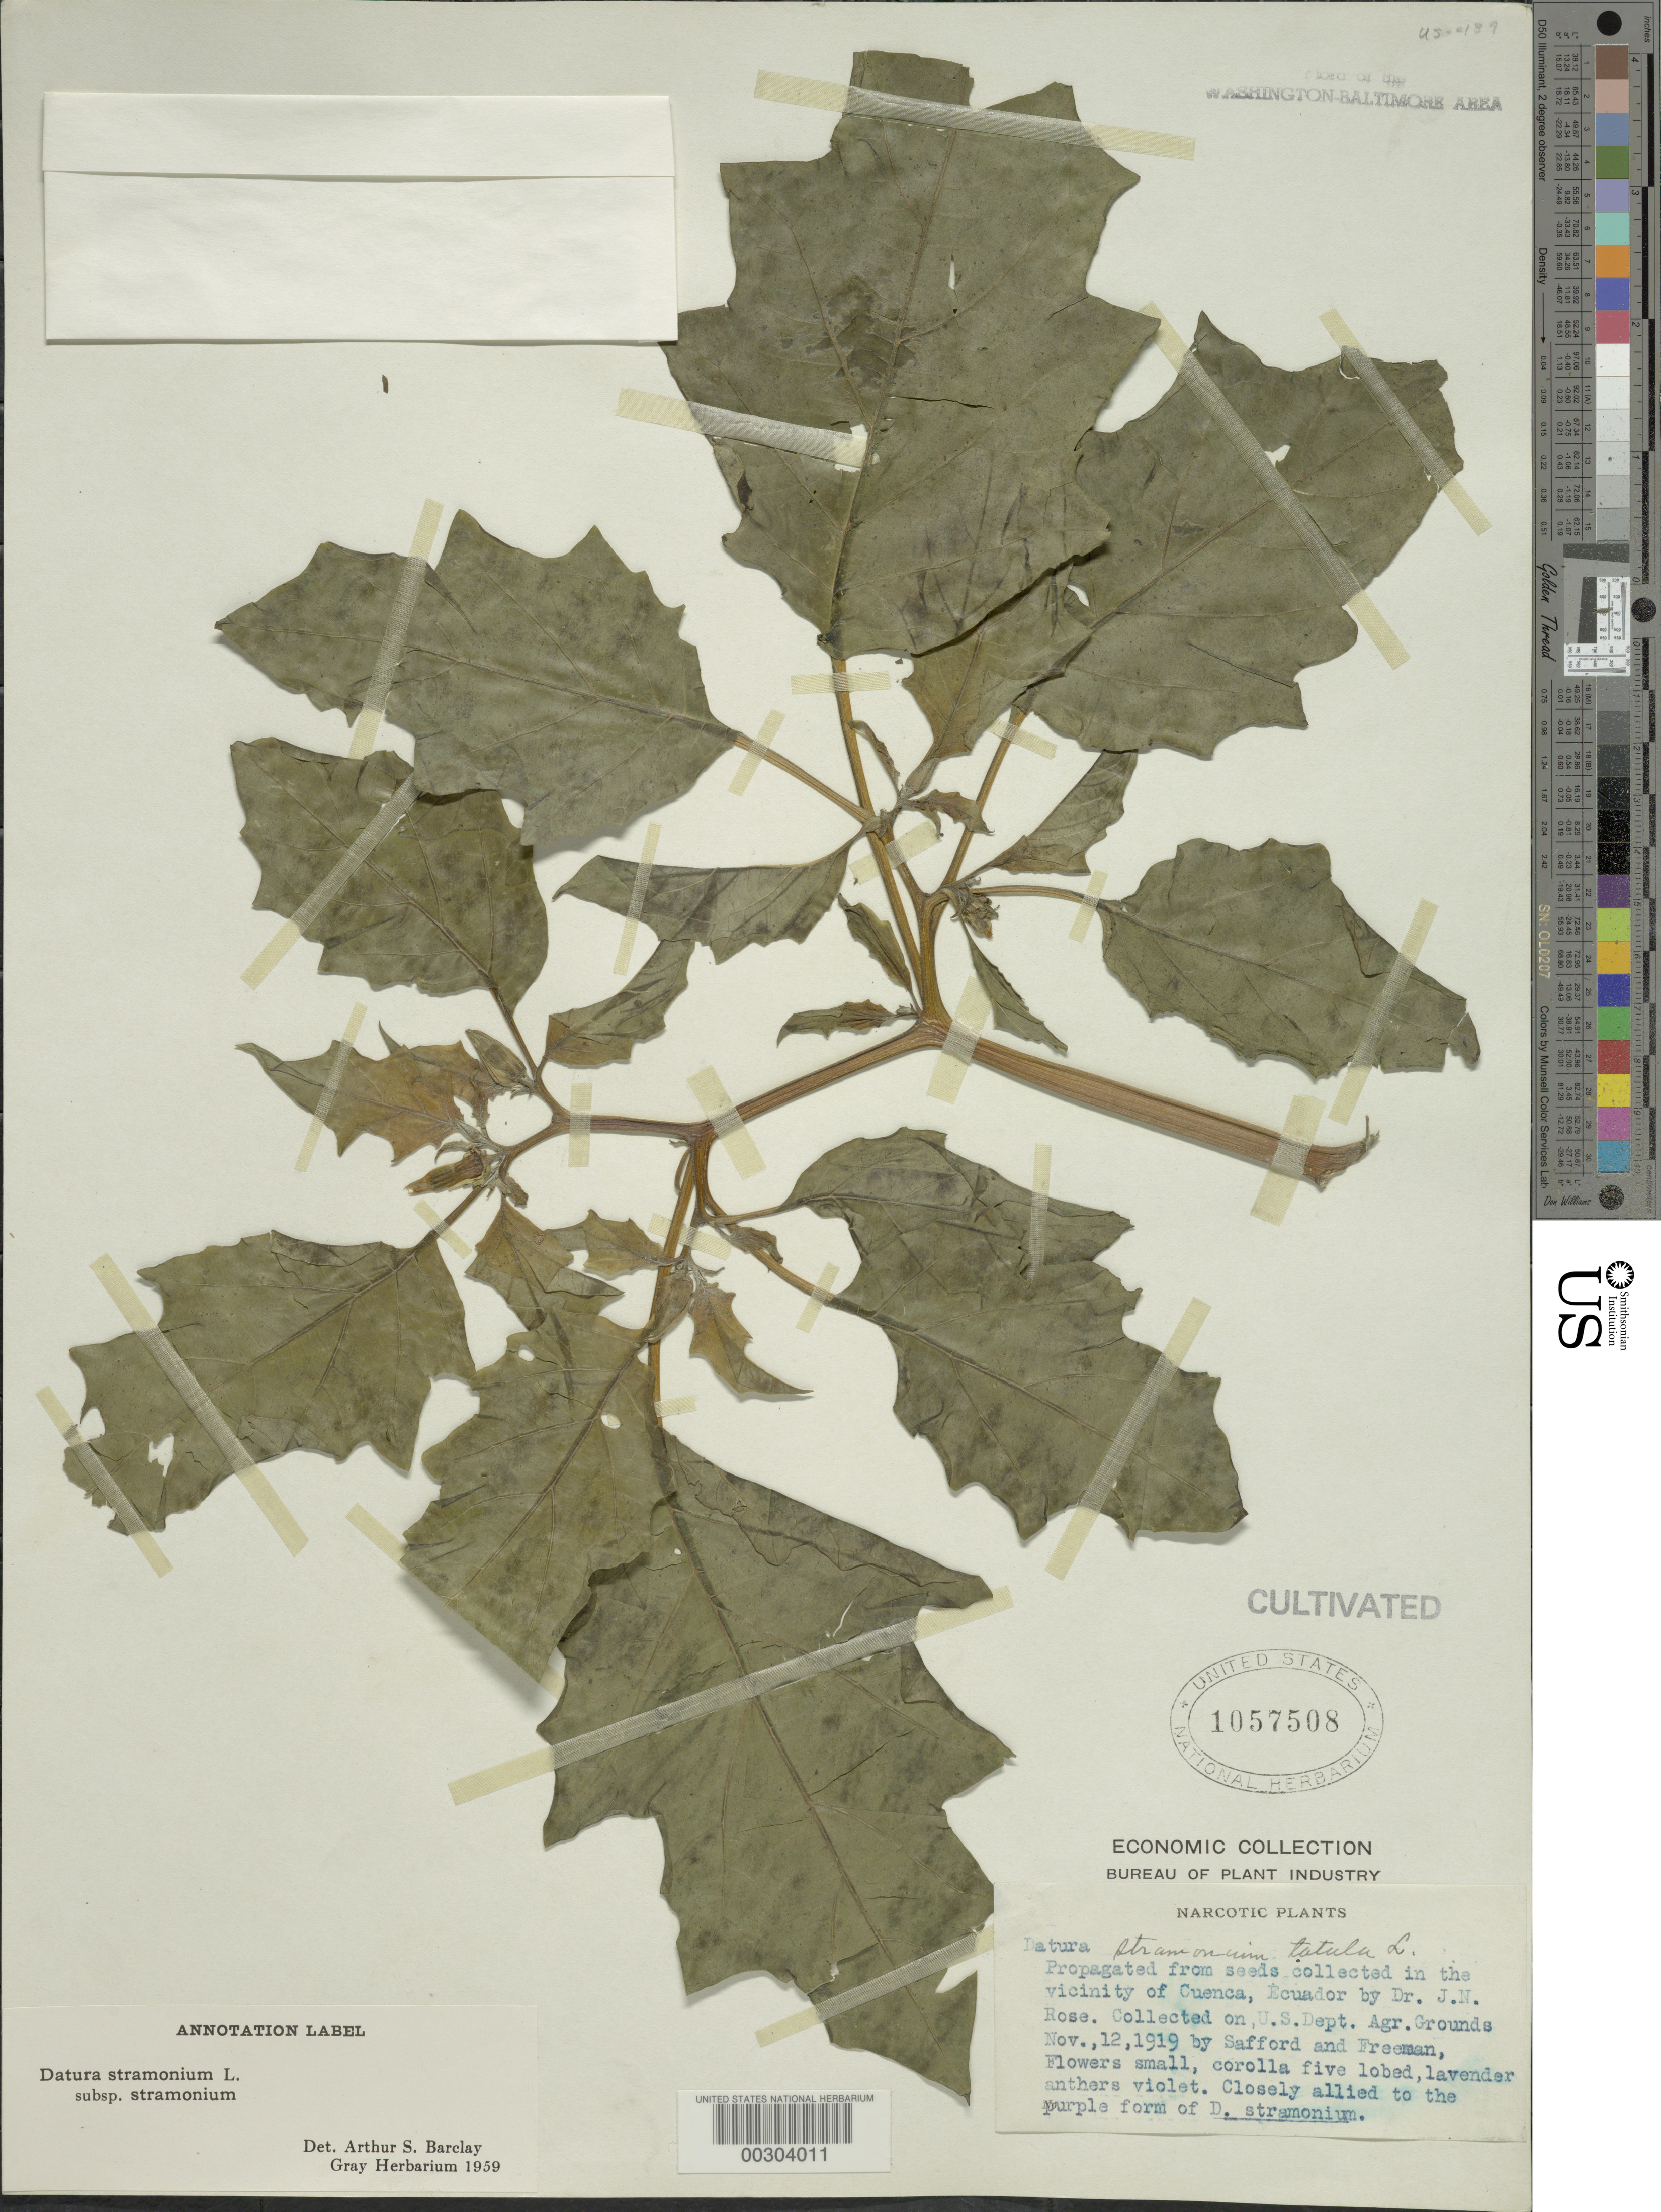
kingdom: Plantae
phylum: Tracheophyta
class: Magnoliopsida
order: Solanales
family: Solanaceae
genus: Datura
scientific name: Datura stramonium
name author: L.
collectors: W. E. Safford & -. Freeman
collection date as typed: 12 Nov 1919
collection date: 1919-11-12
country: United States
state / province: District of Columbia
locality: Department of Agriculture grounds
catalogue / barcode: US 1057508